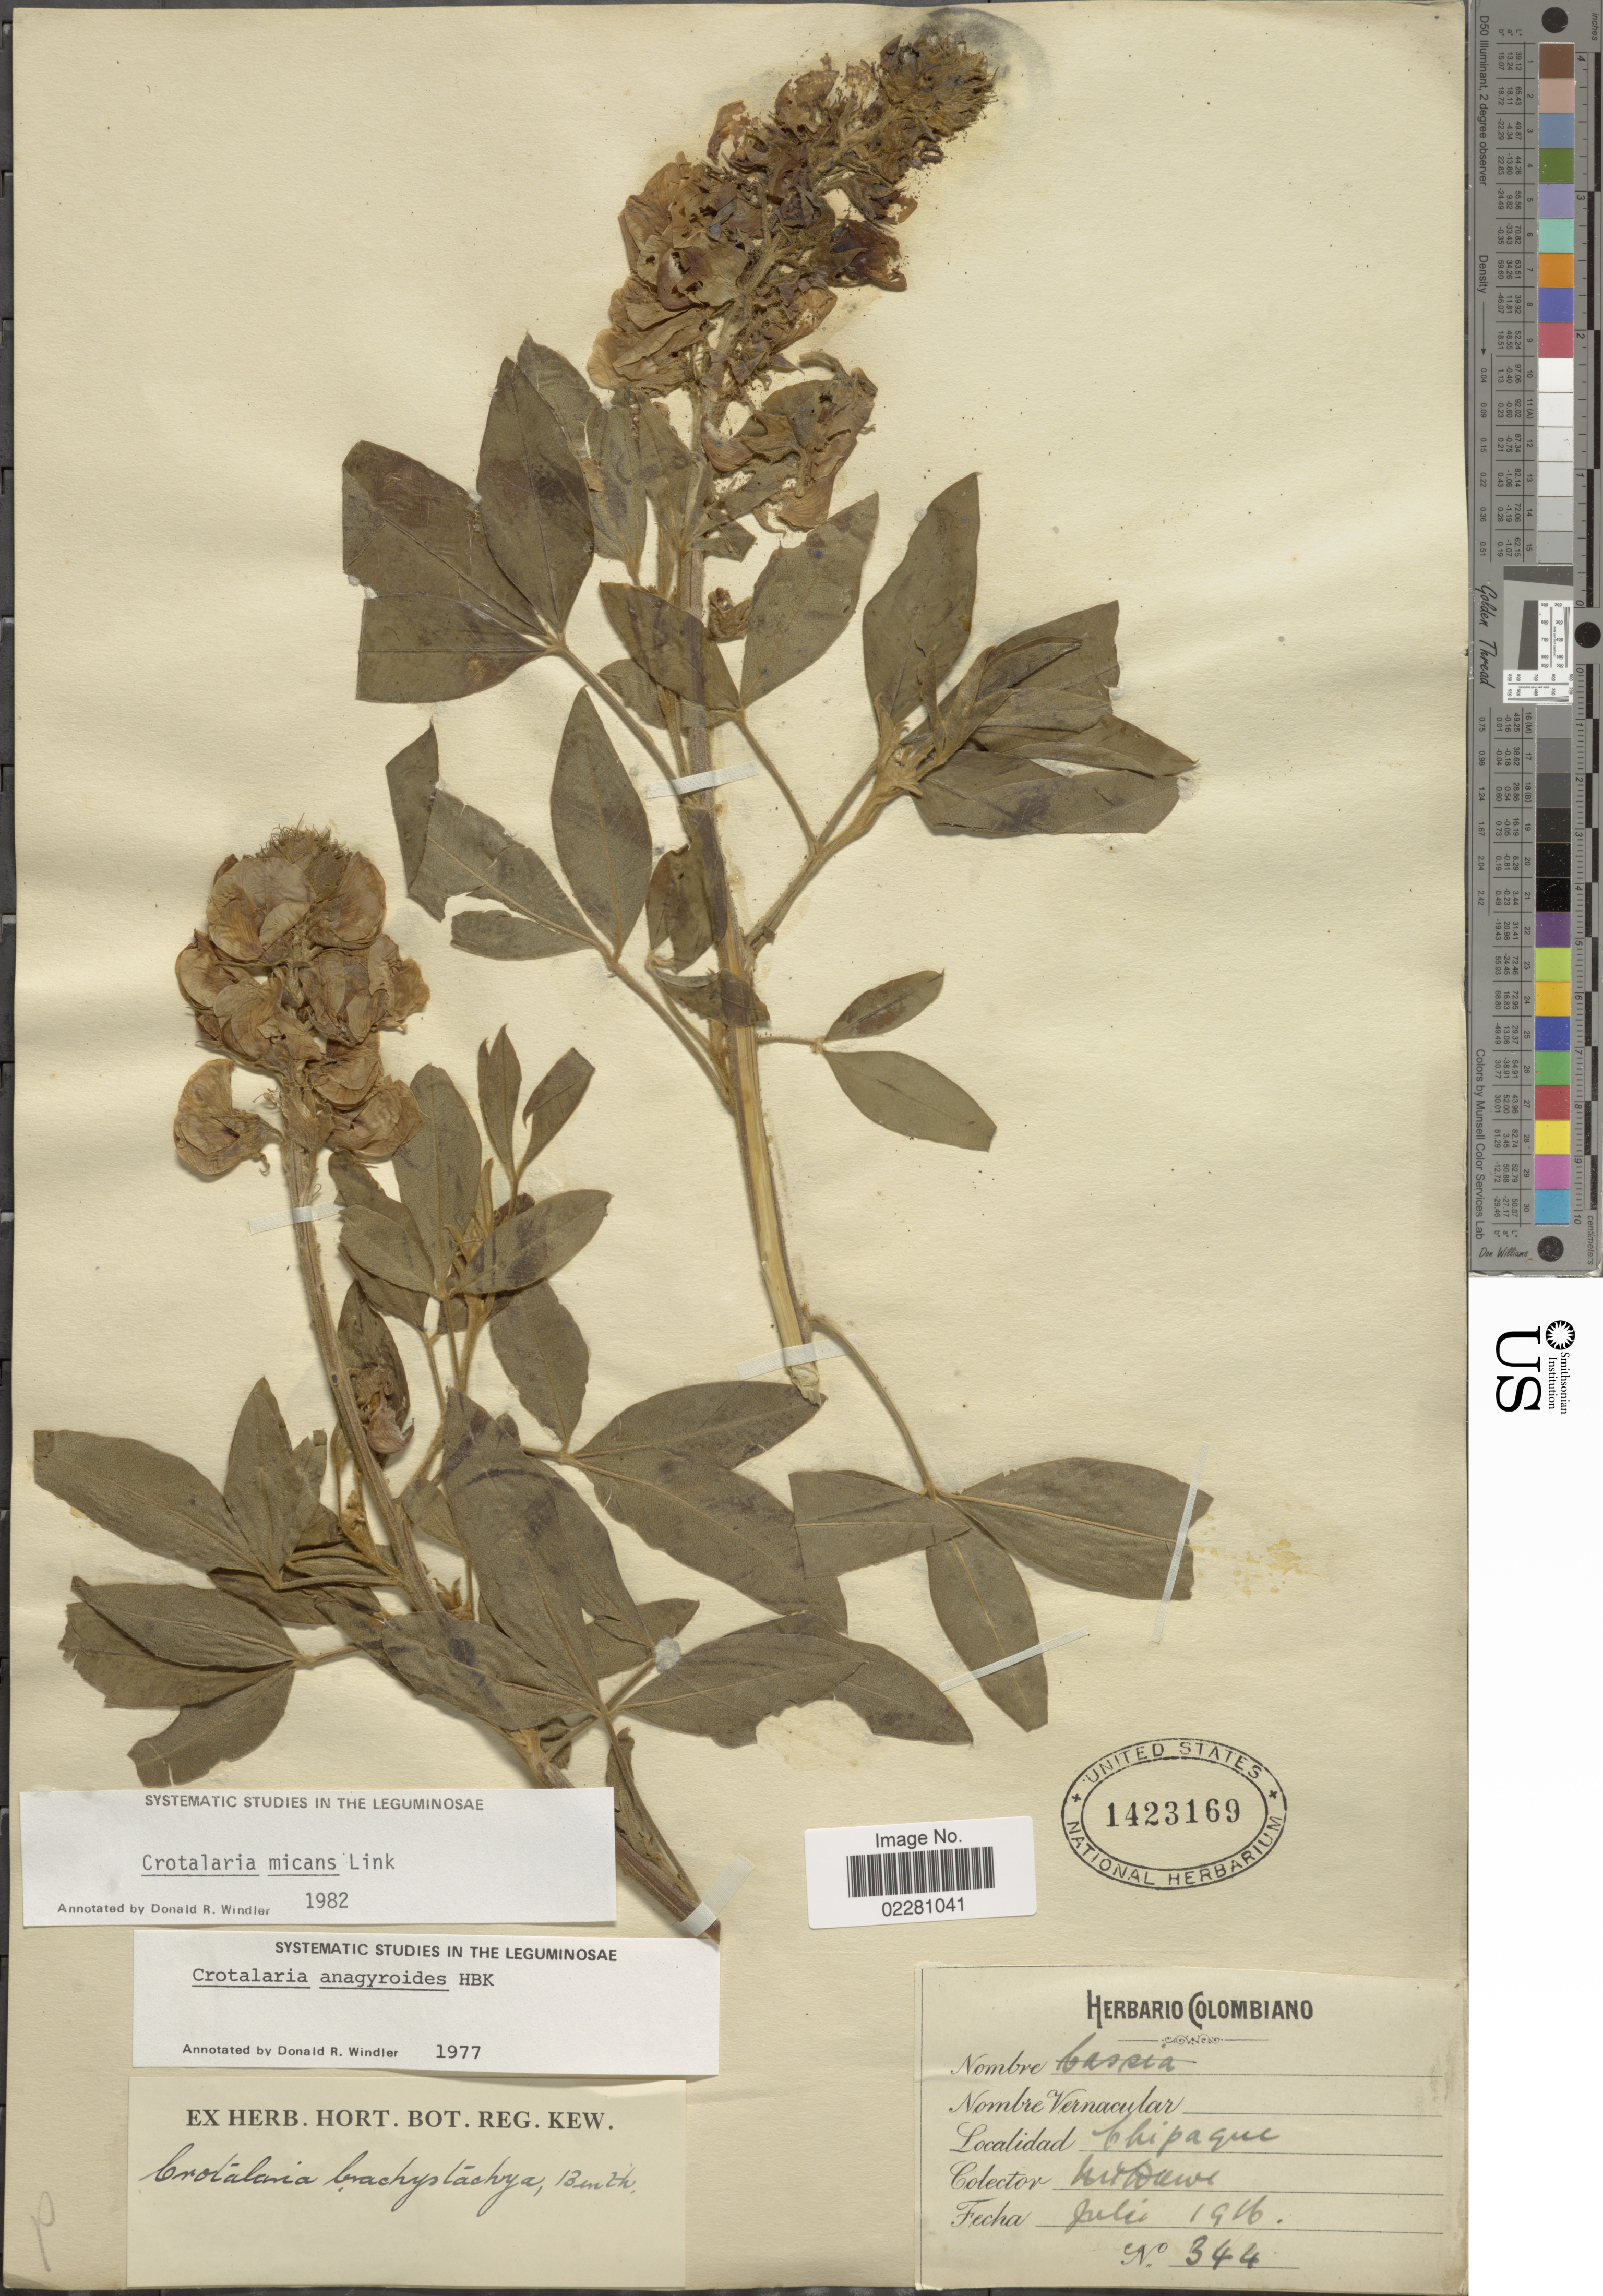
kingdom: Plantae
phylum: Tracheophyta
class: Magnoliopsida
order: Fabales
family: Fabaceae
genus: Crotalaria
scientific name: Crotalaria micans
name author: Link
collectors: M. T. Dawe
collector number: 344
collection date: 1916-07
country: Colombia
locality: Chipaque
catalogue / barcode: US 1423169